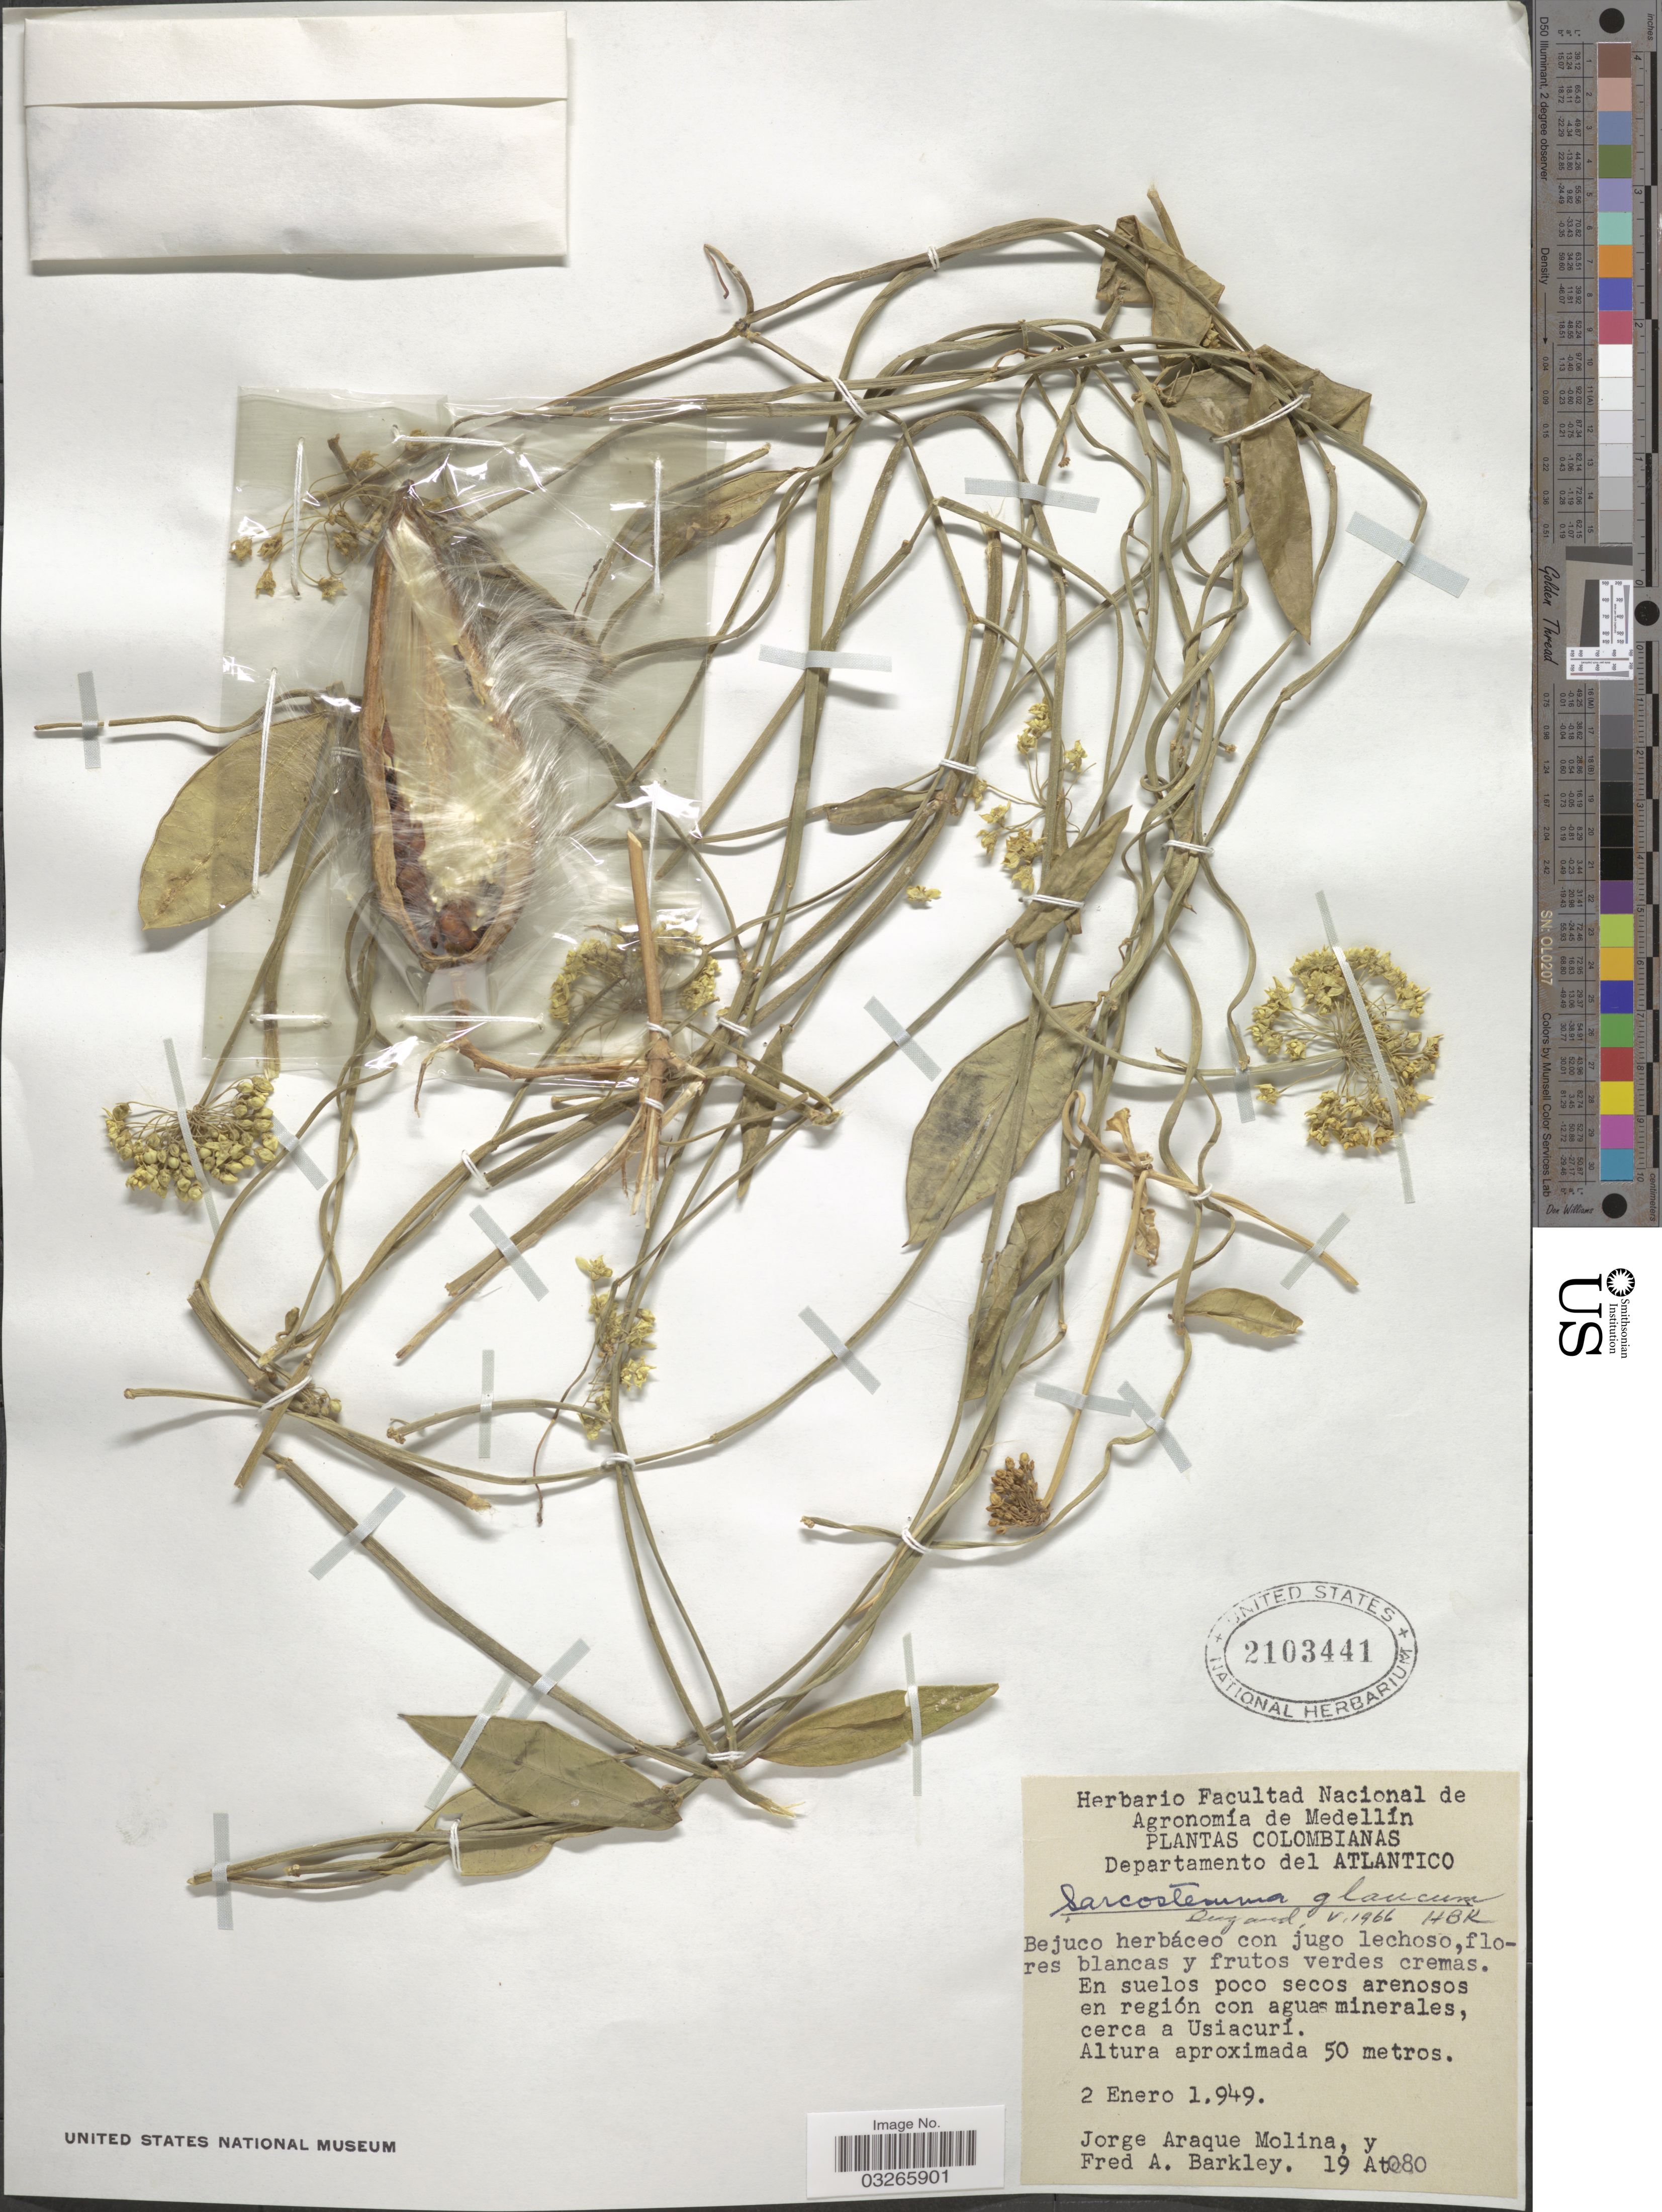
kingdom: Plantae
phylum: Tracheophyta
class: Magnoliopsida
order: Gentianales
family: Apocynaceae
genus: Sarcostemma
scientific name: Sarcostemma glaucum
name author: Kunth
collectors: J. Araque Molina & F. A. Barkley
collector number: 19At080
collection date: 1949-01-02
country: Colombia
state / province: Atlántico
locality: Departamento del Atlantico. En suelos poco secos arenosos en región con aguas minerales, cerca a Usiacurí.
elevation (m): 50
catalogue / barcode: US 2103441